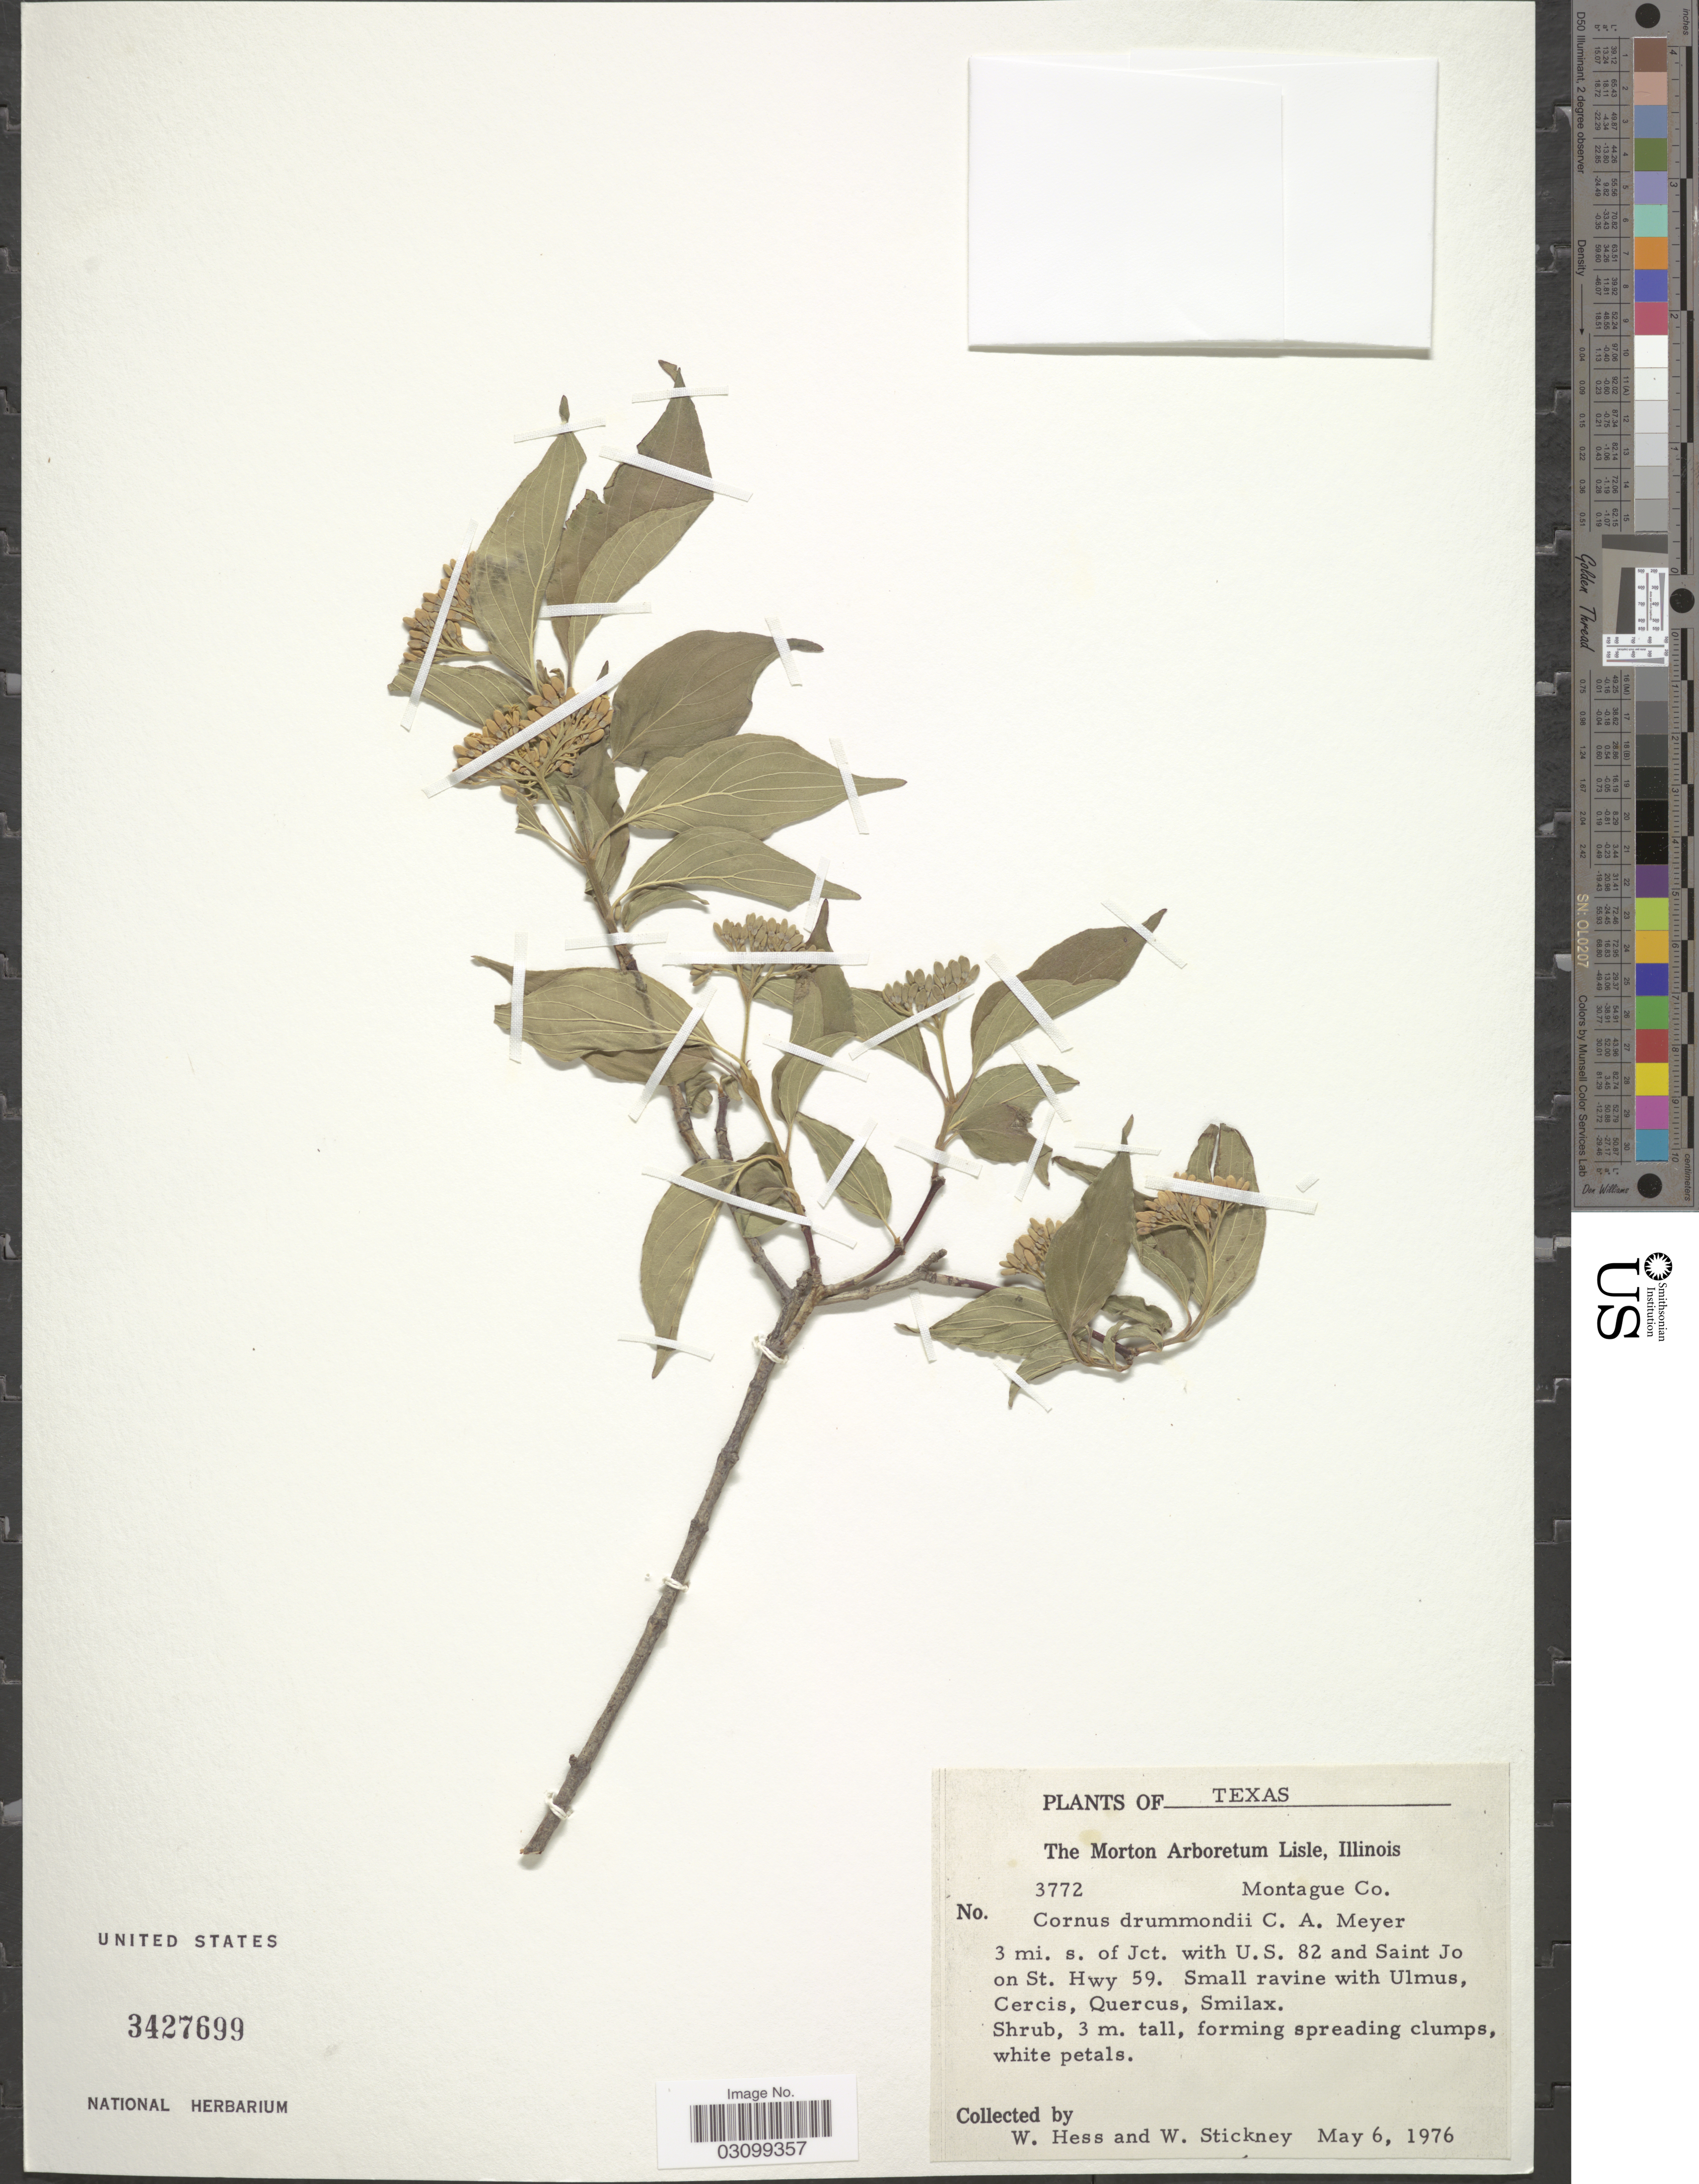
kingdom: Plantae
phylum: Tracheophyta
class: Magnoliopsida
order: Cornales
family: Cornaceae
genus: Cornus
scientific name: Cornus drummondii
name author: C.A. Mey.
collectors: W. Hess & W. Stickney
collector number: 3772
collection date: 1976-05-06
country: United States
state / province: Texas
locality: Montague Co. 3 mi. s. of Jct. with U.S. 82 and Saint Jo on St. Hwy 59.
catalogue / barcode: US 3427699